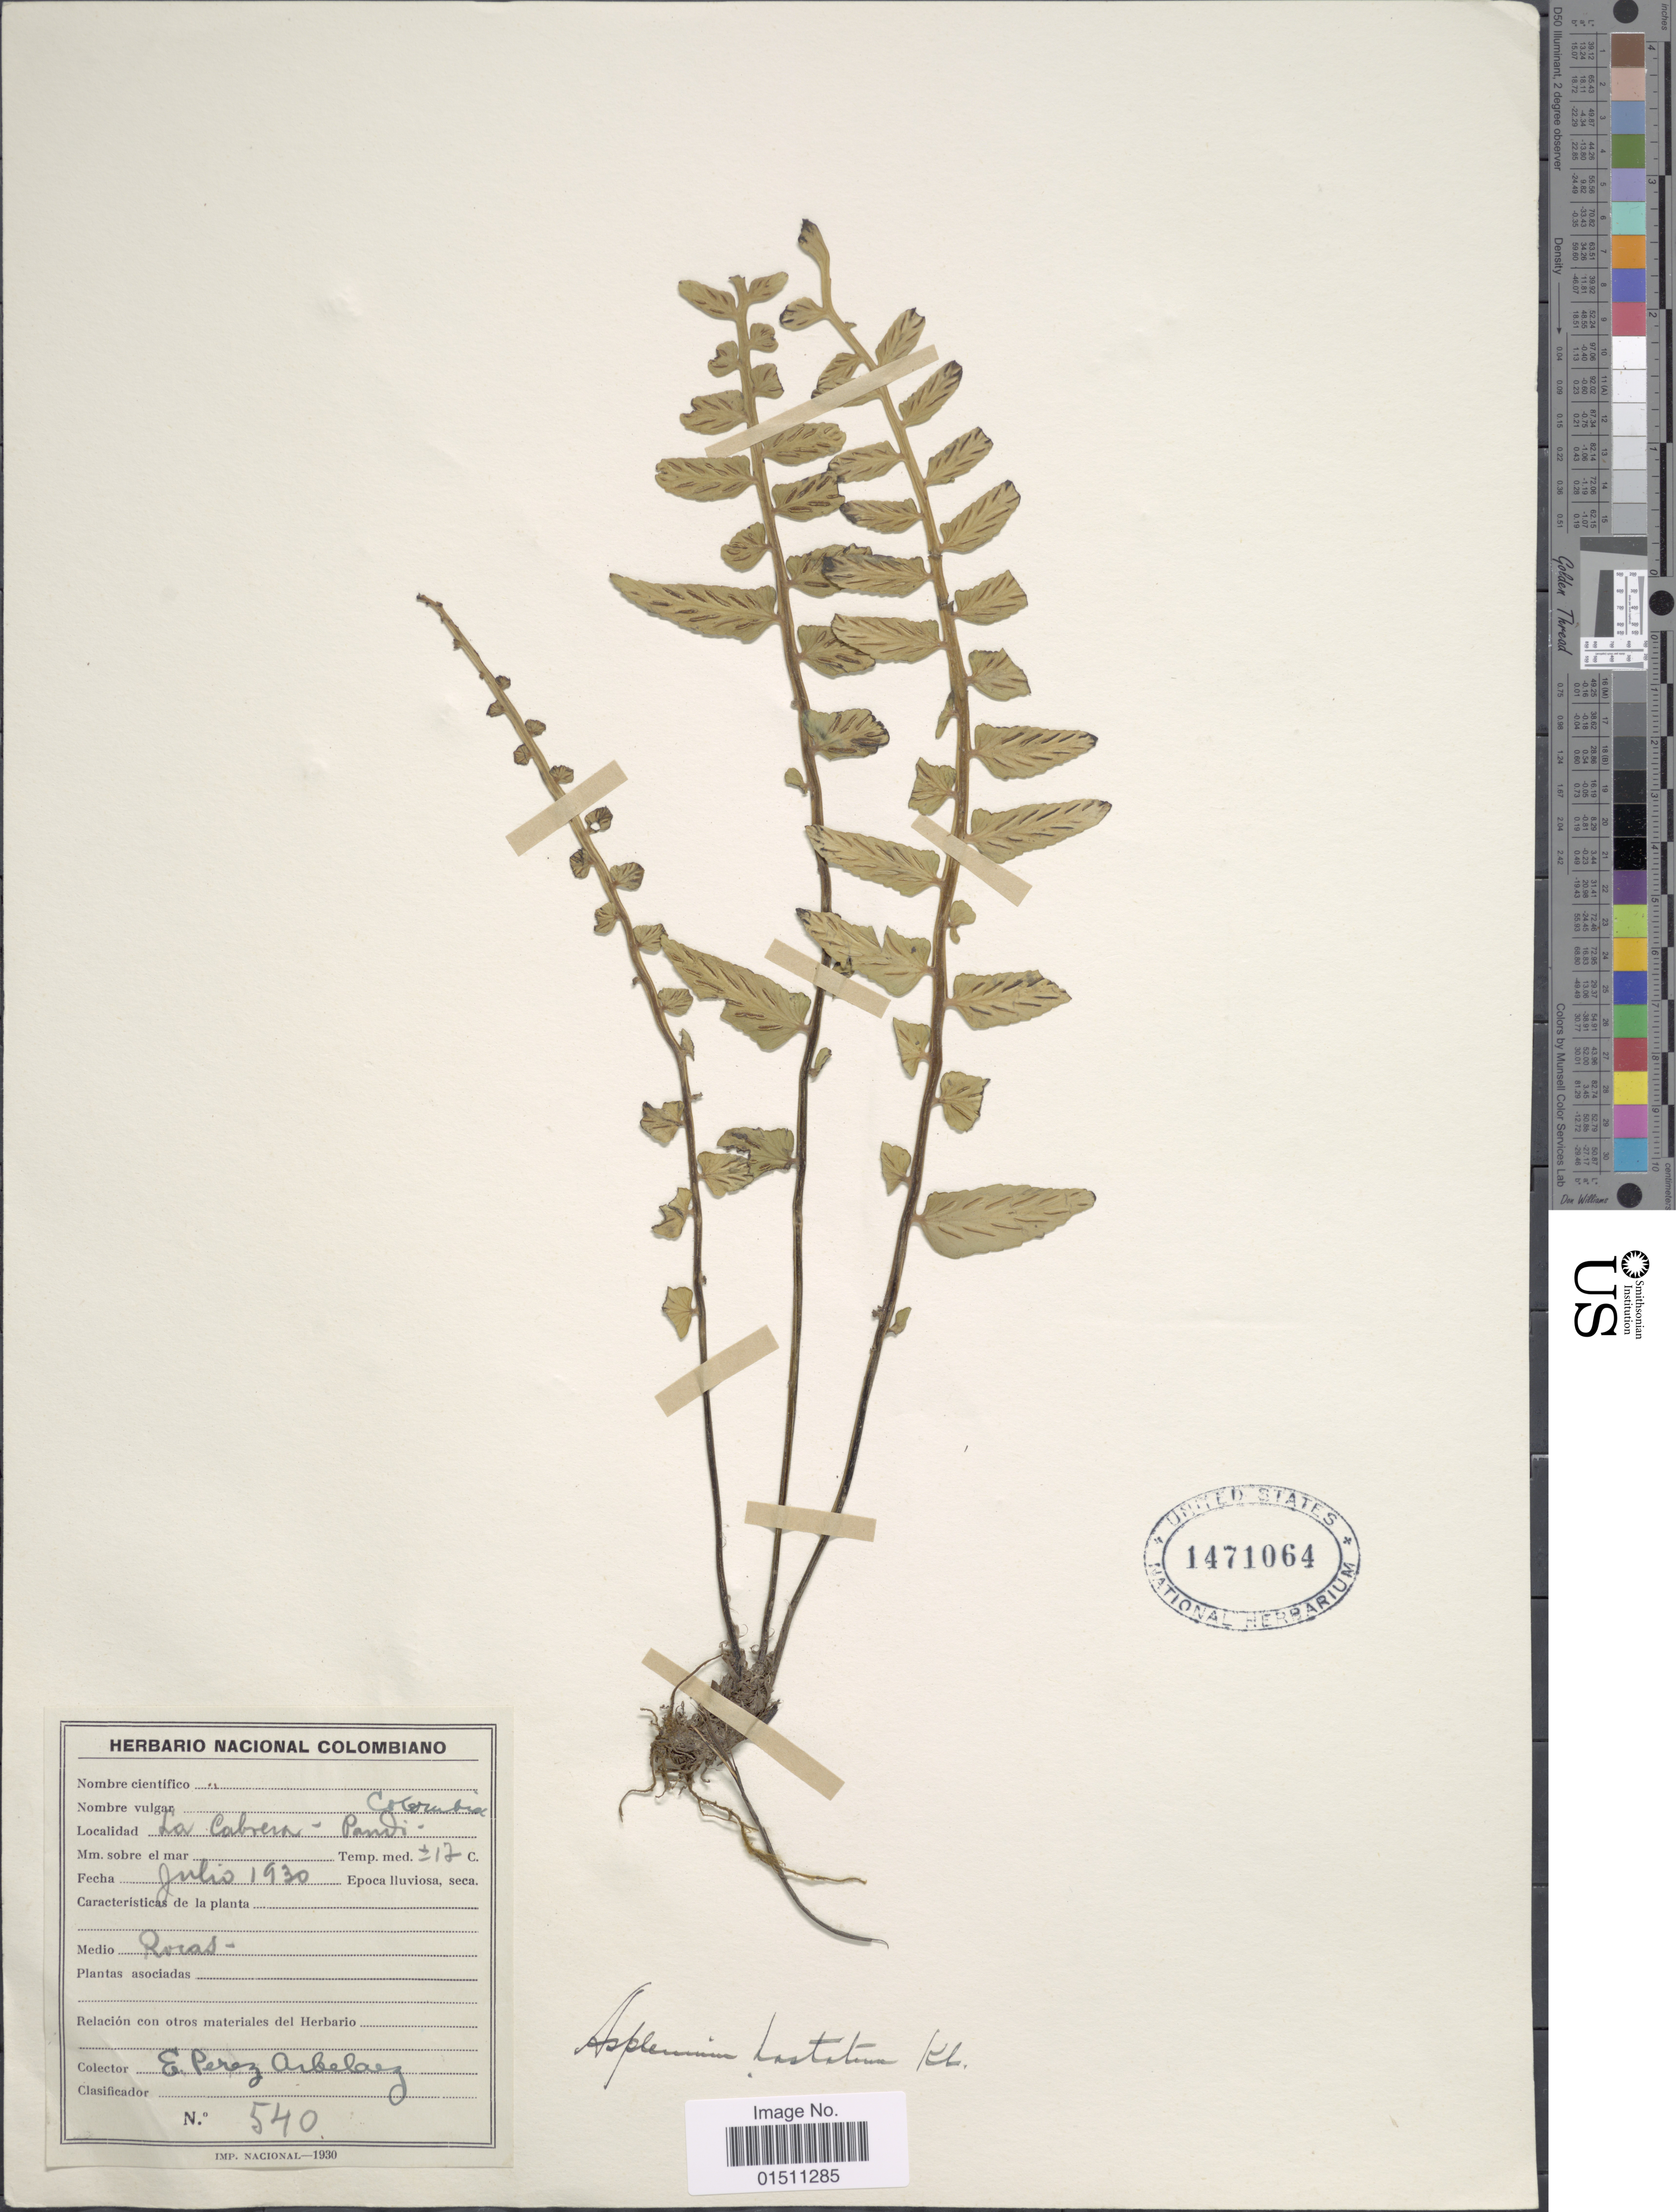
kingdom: Plantae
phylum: Tracheophyta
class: Polypodiopsida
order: Polypodiales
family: Aspleniaceae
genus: Asplenium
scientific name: Asplenium hastatum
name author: Klotzsch ex Kunze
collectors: E. Pérez Arbeláez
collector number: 540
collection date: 1930-07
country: Colombia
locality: Colombia, La Cabrera-Pandi.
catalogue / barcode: US 1471064